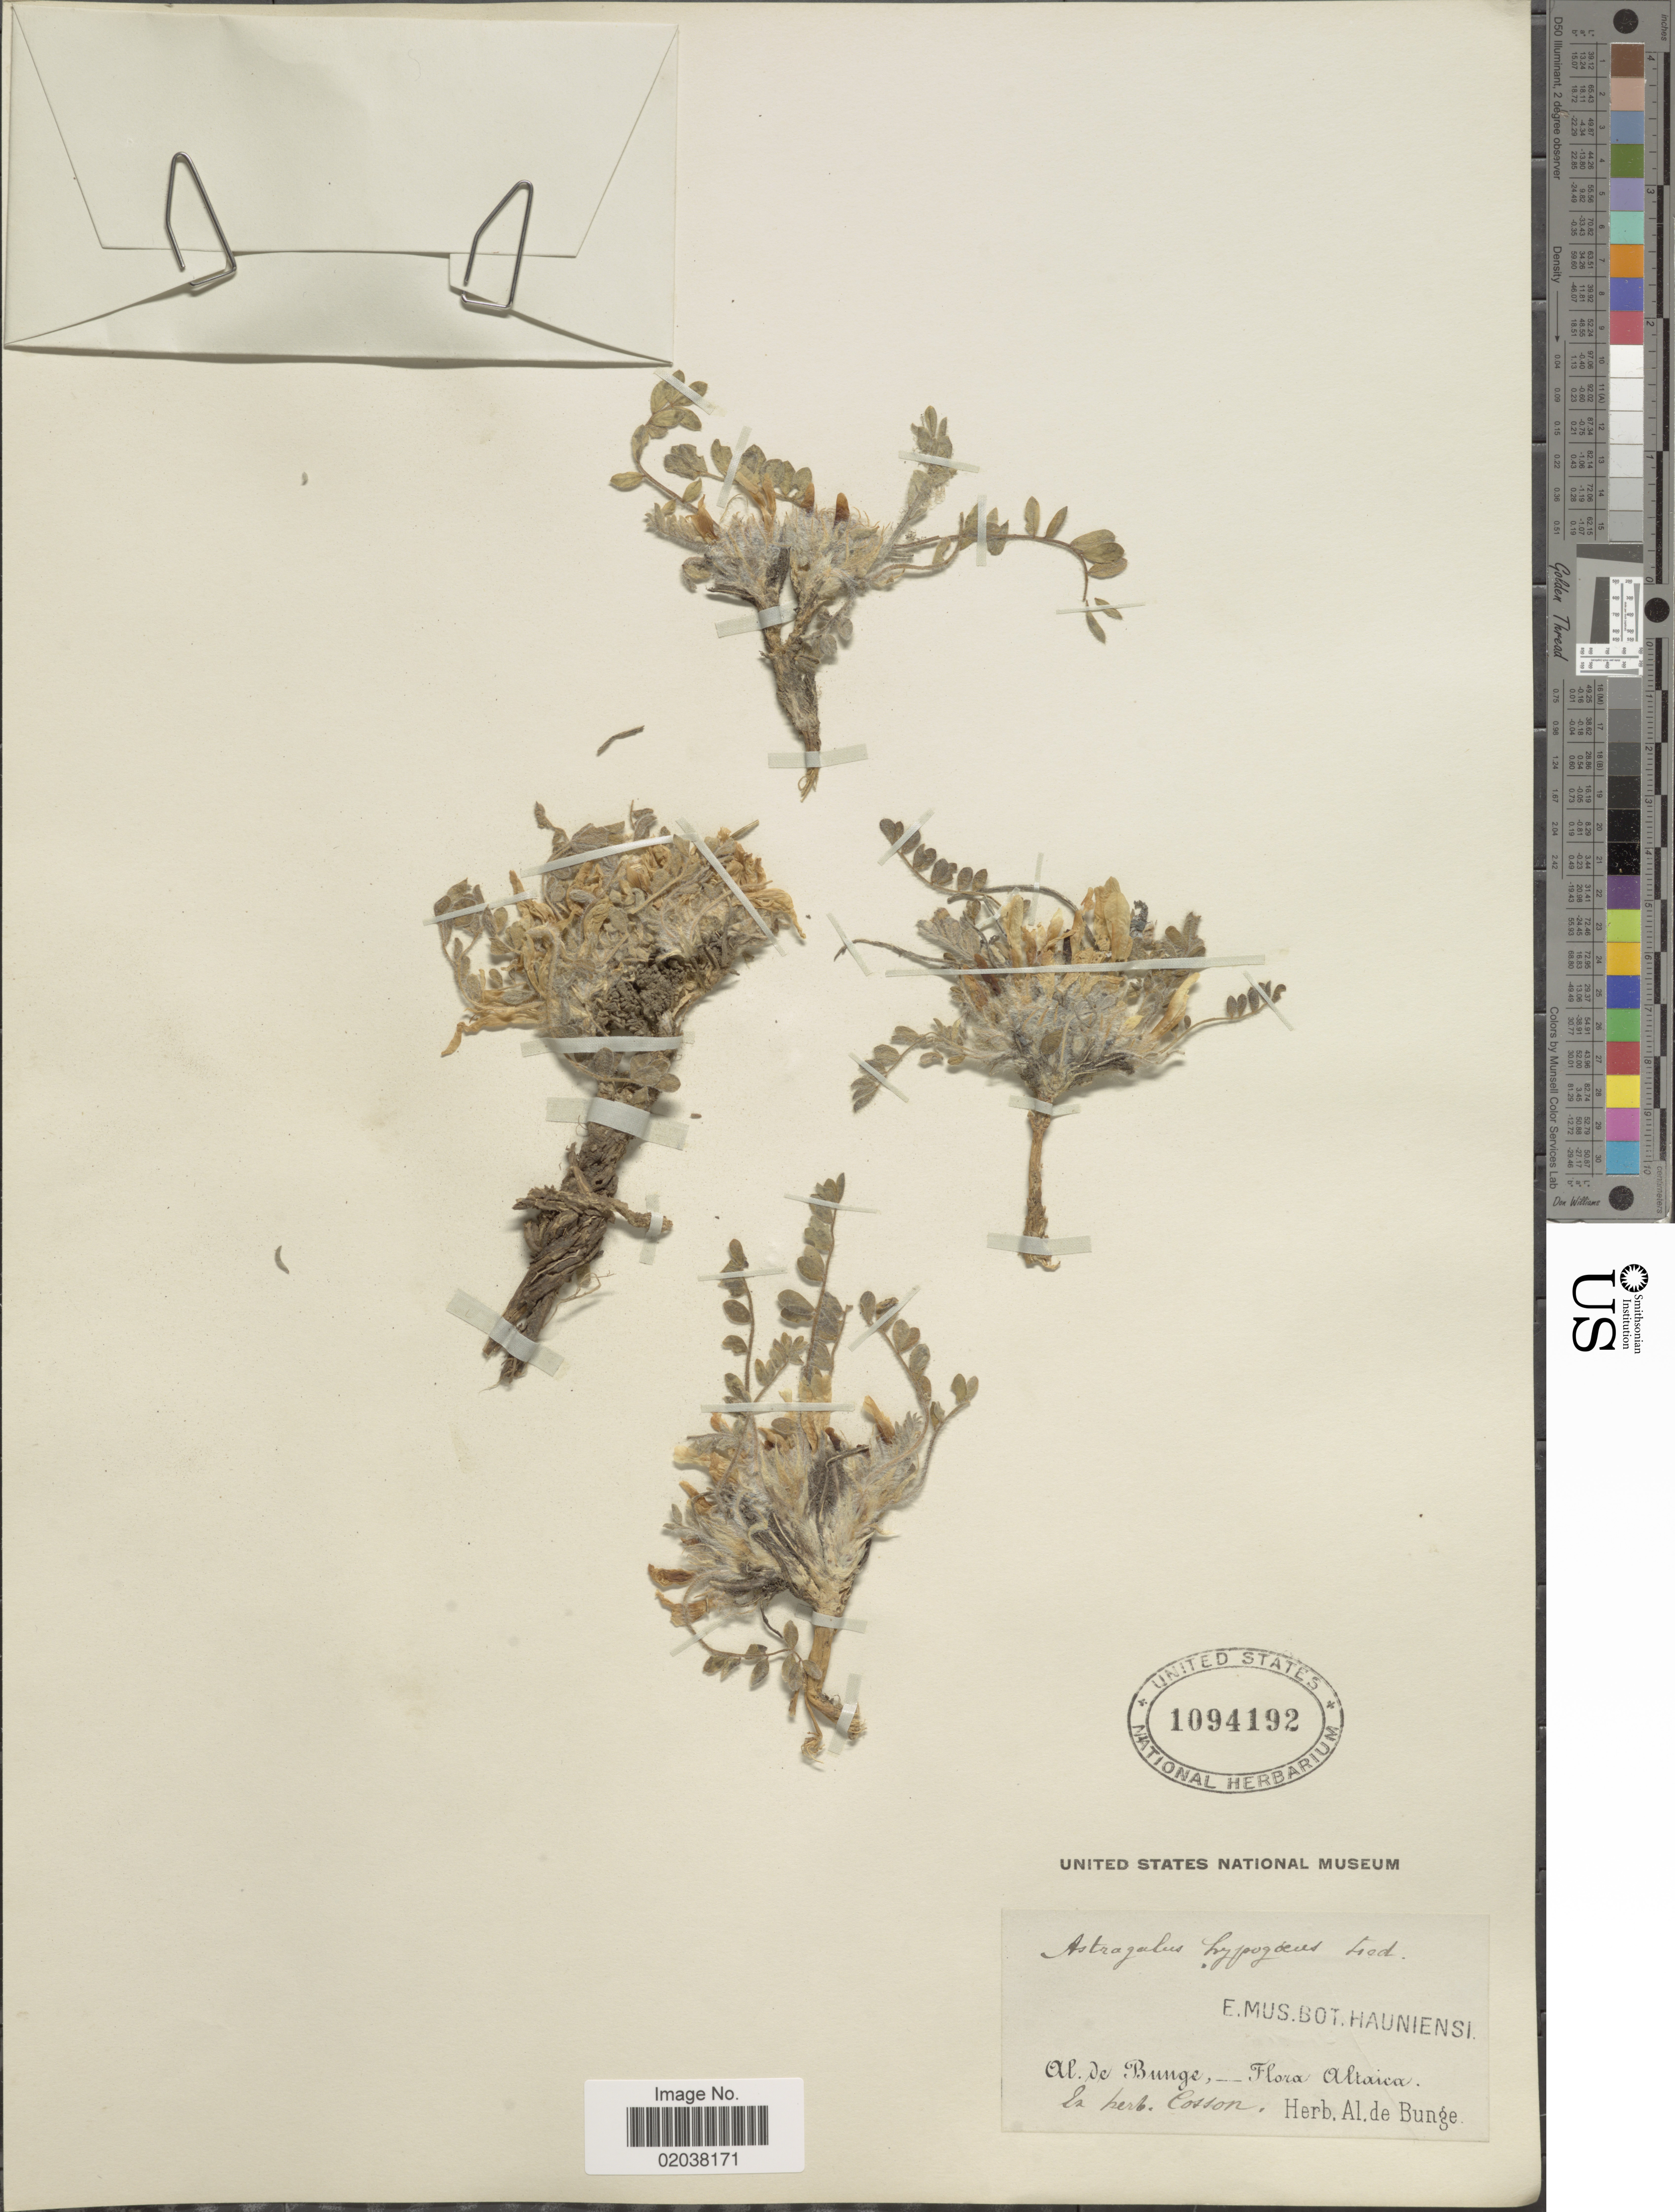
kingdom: Plantae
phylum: Tracheophyta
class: Magnoliopsida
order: Fabales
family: Fabaceae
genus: Astragalus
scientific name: Astragalus hypogaeus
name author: Ledeb.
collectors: A. de Bunge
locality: Altaica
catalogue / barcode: US 1094192